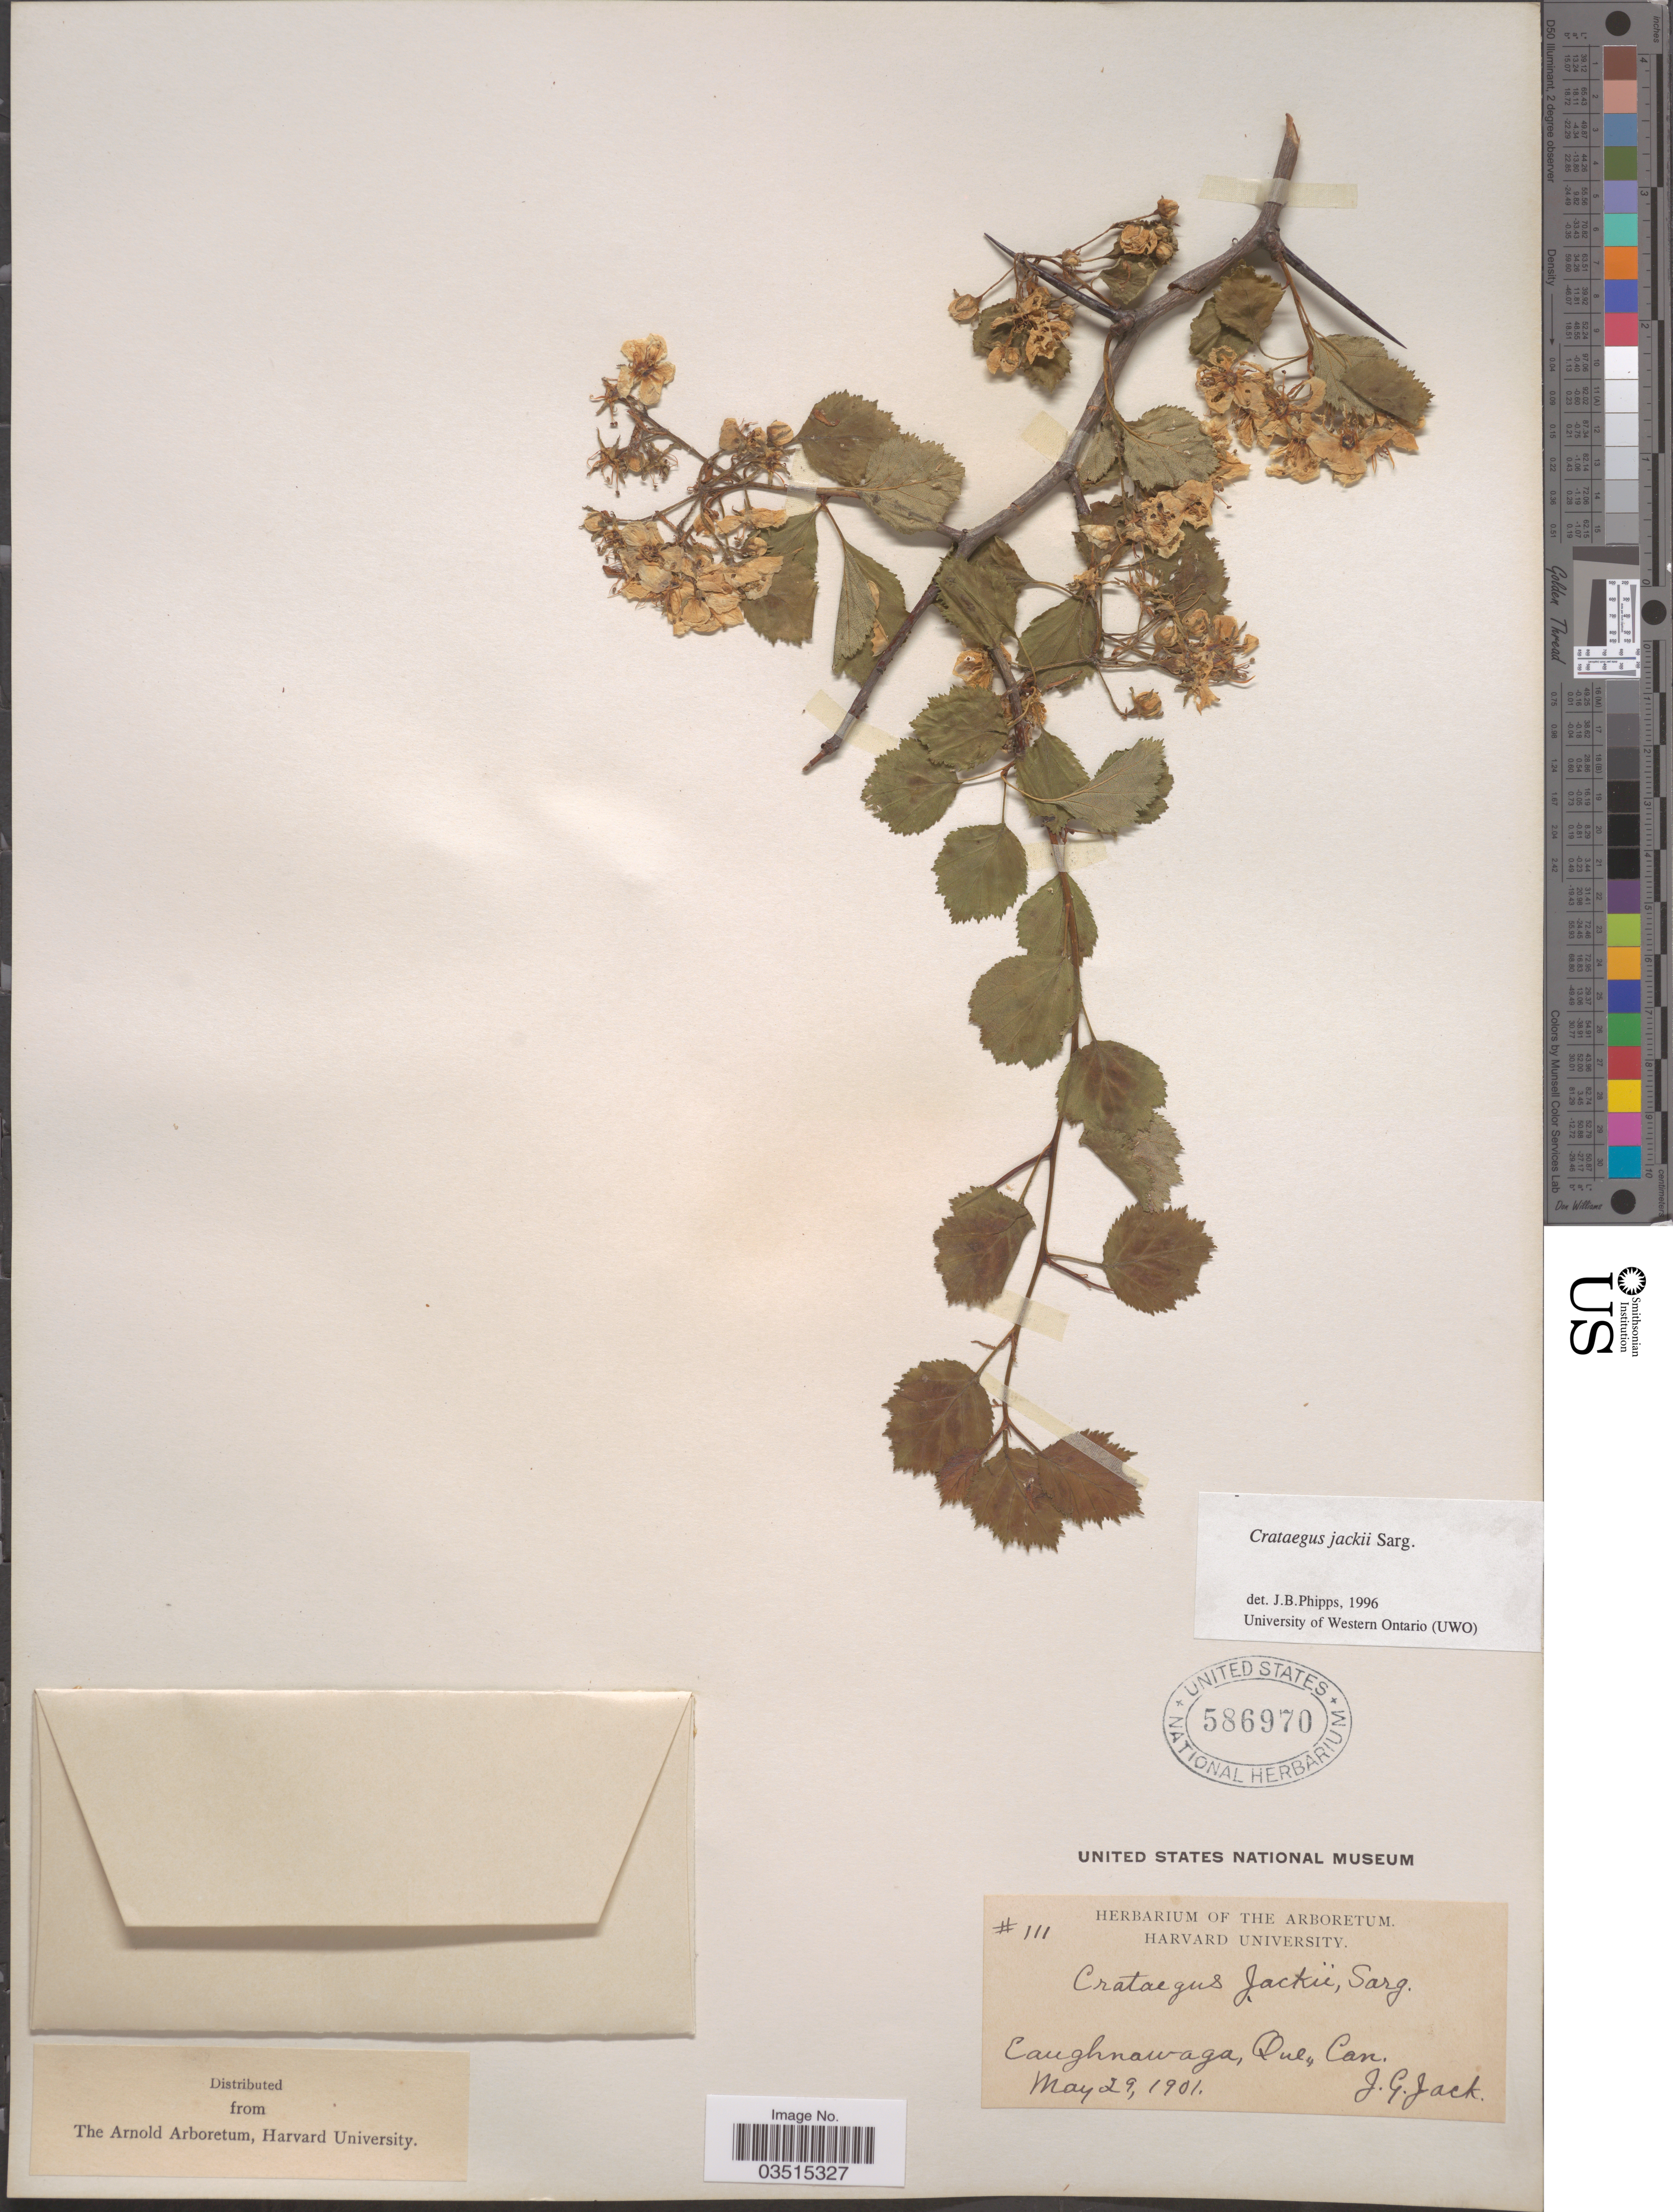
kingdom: Plantae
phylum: Tracheophyta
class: Magnoliopsida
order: Rosales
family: Rosaceae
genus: Crataegus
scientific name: Crataegus lumaria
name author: Ashe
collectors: J. G. Jack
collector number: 111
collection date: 1901-05-29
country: Canada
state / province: Quebec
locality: Caughnawaga.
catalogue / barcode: US 586970